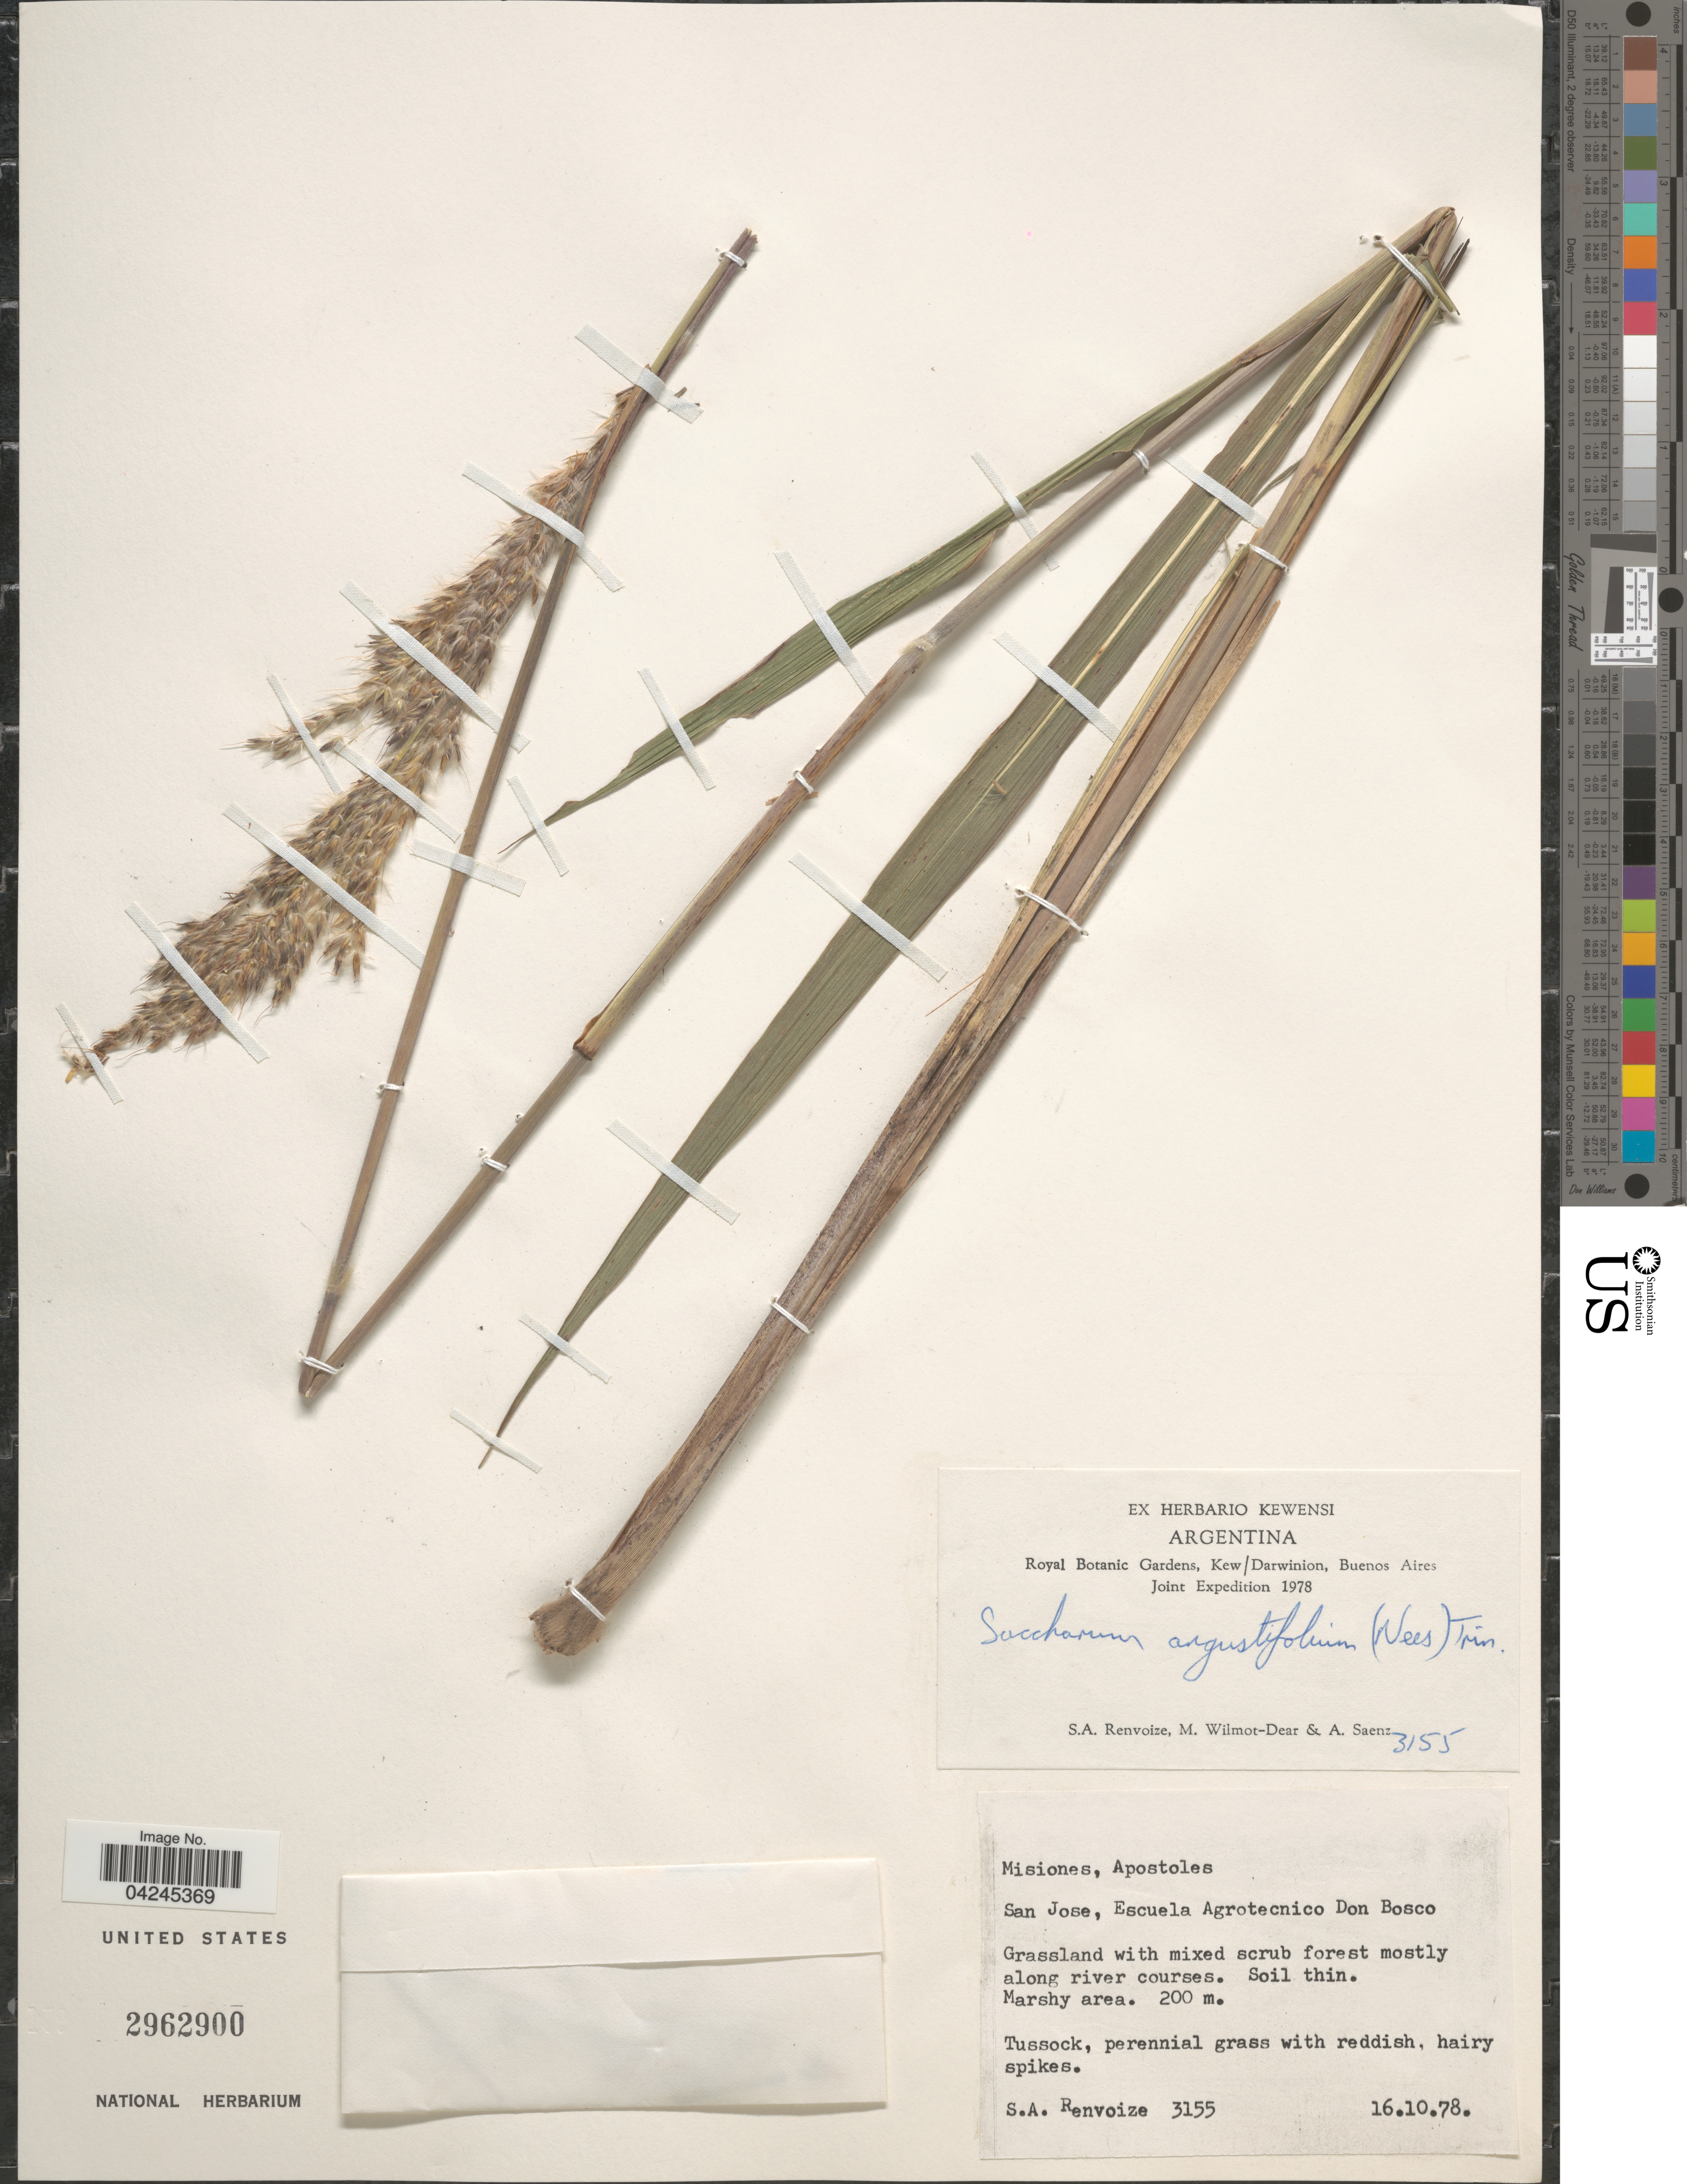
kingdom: Plantae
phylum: Tracheophyta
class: Liliopsida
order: Poales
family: Poaceae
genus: Erianthus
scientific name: Erianthus angustifolius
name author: Nees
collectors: S. Renoize, M. Wilmot-Dear & A. Saenz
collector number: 3155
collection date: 1978-10-16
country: Argentina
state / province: Misiones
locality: Royal Botanic Gardens. Kew/Darwinion, Buenos Aires Joint Expedition 1978. Apostoles. San Jose, Escuela Agrotecnico Don Bosco.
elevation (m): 200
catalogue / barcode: US 2962900